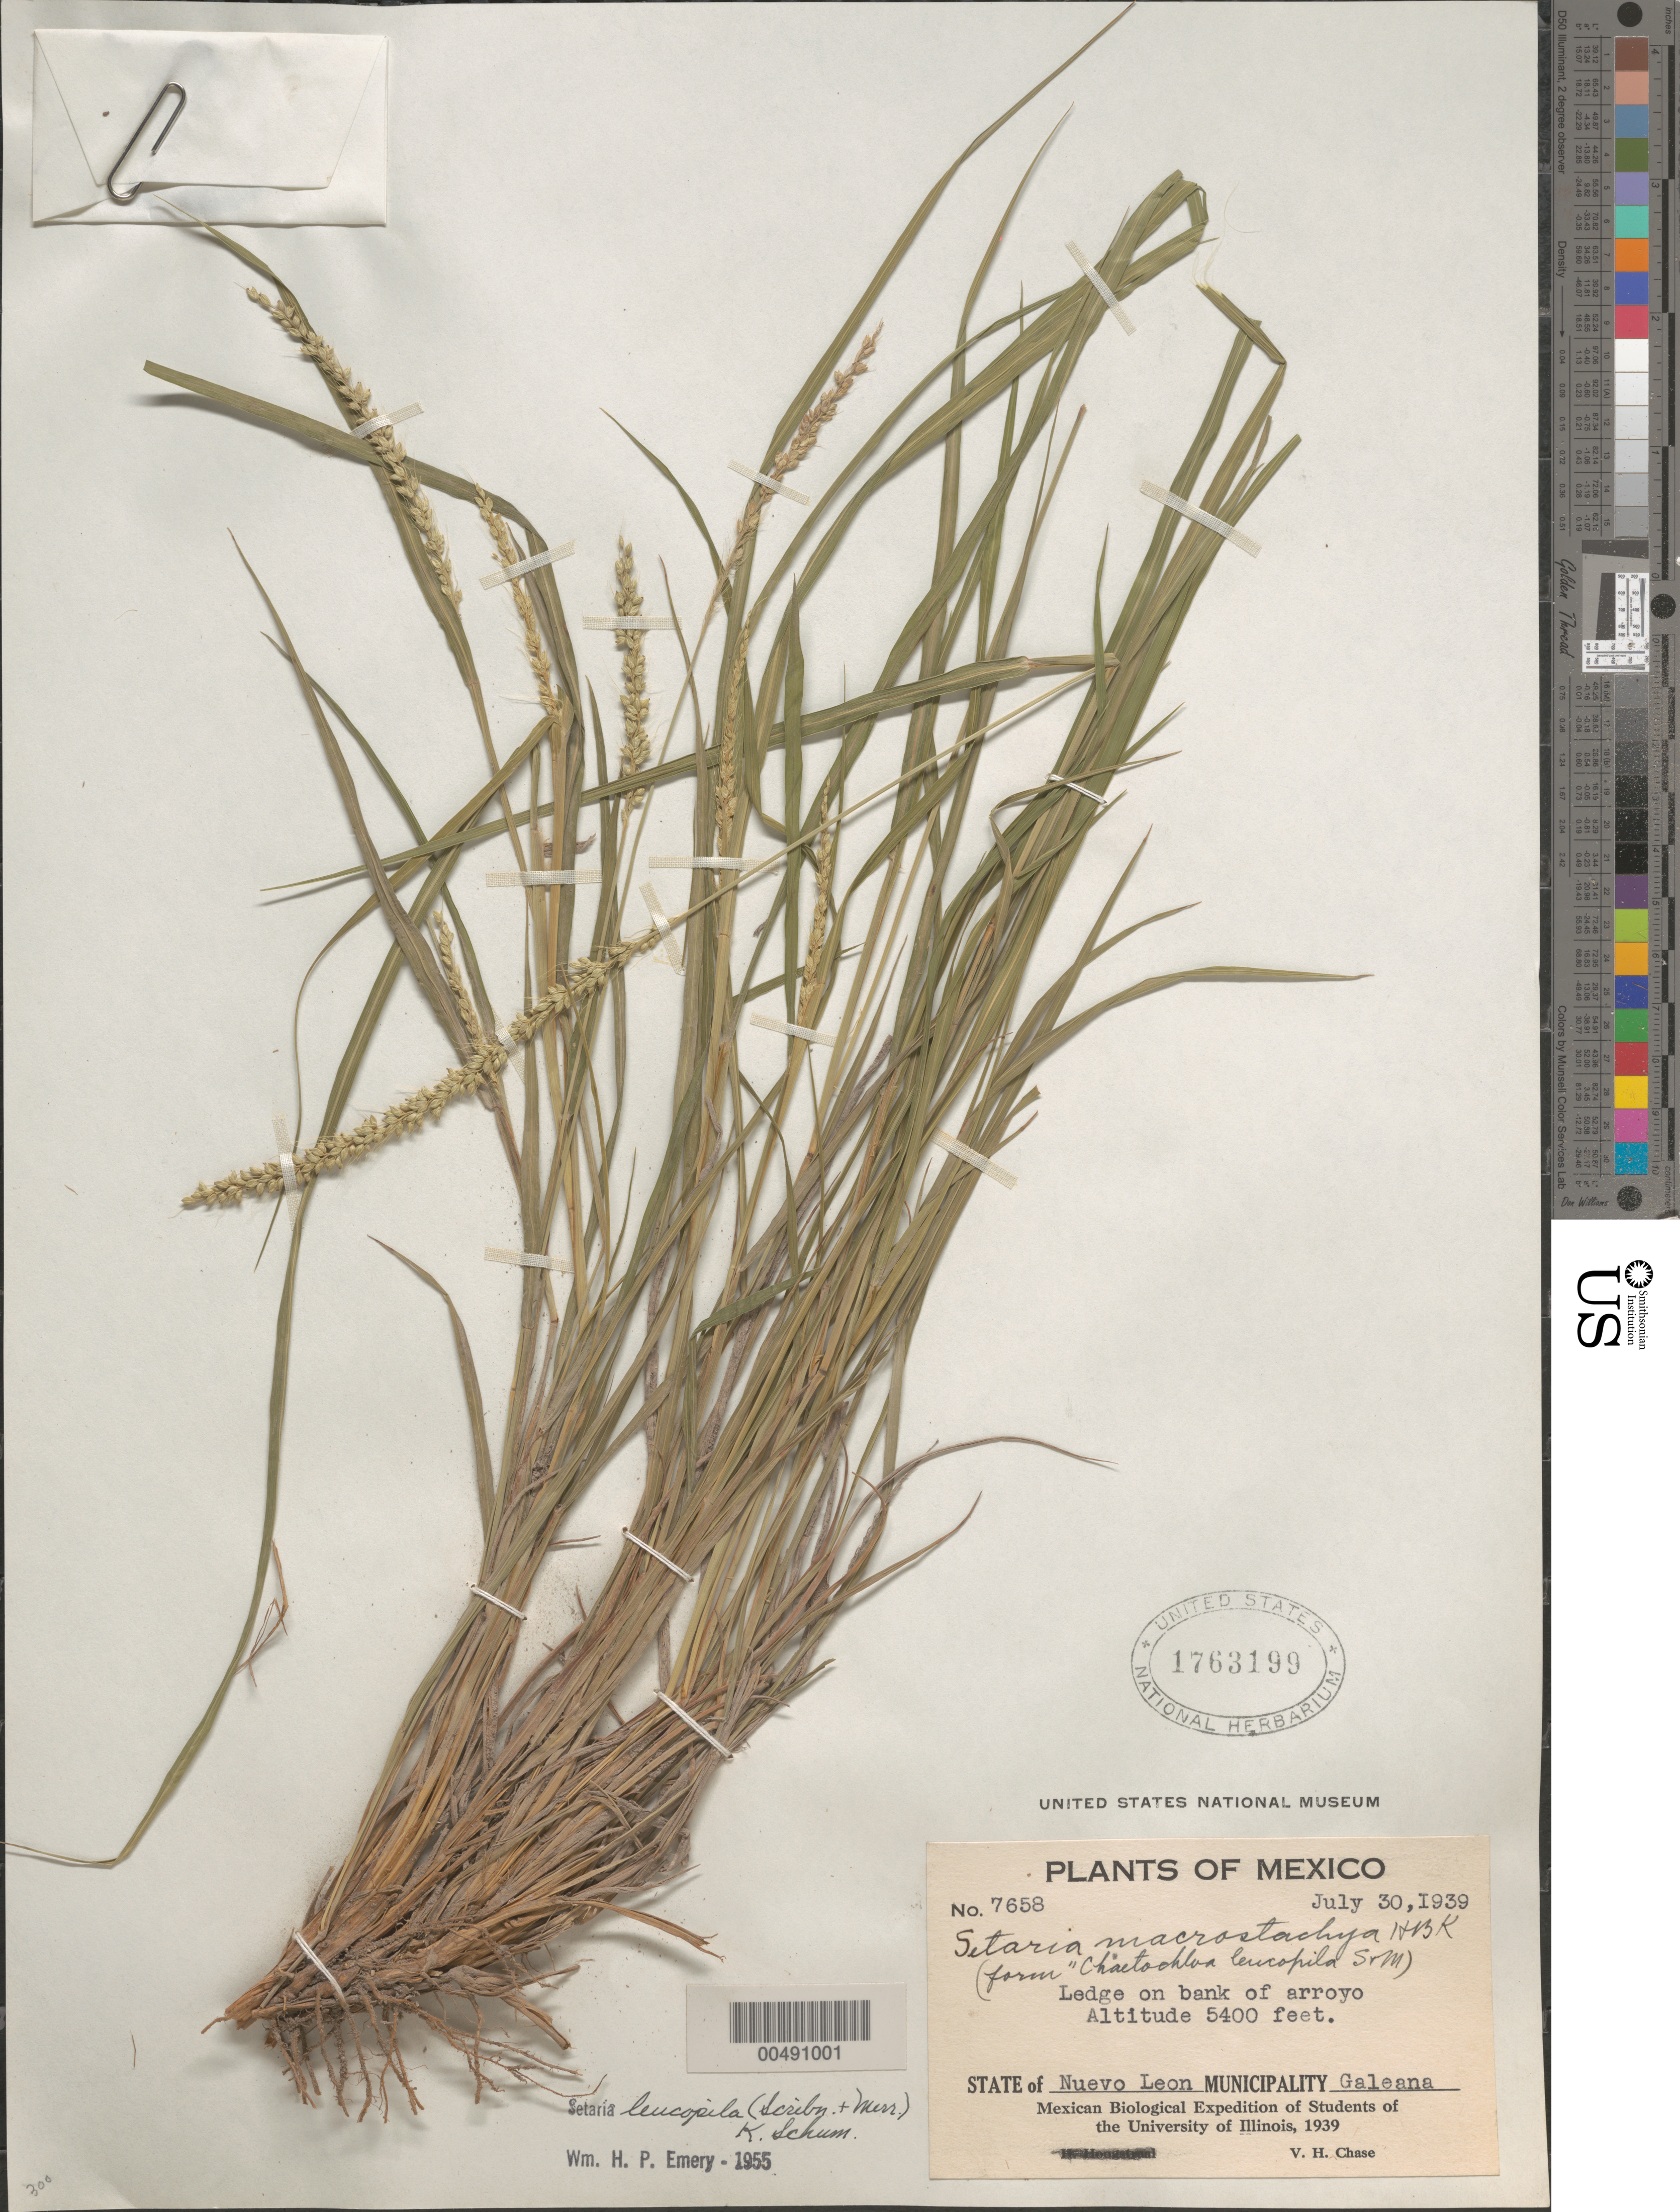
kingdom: Plantae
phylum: Tracheophyta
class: Liliopsida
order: Poales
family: Poaceae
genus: Setaria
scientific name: Setaria leucopila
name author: (Scribn. & Merr.) K. Schum.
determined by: Emery, W. H. P.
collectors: V. H. Chase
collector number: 7658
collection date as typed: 30 Jul 1939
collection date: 1939-07-30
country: Mexico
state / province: Nuevo León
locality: Mun of Galeana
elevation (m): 1646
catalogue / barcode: US 1763199